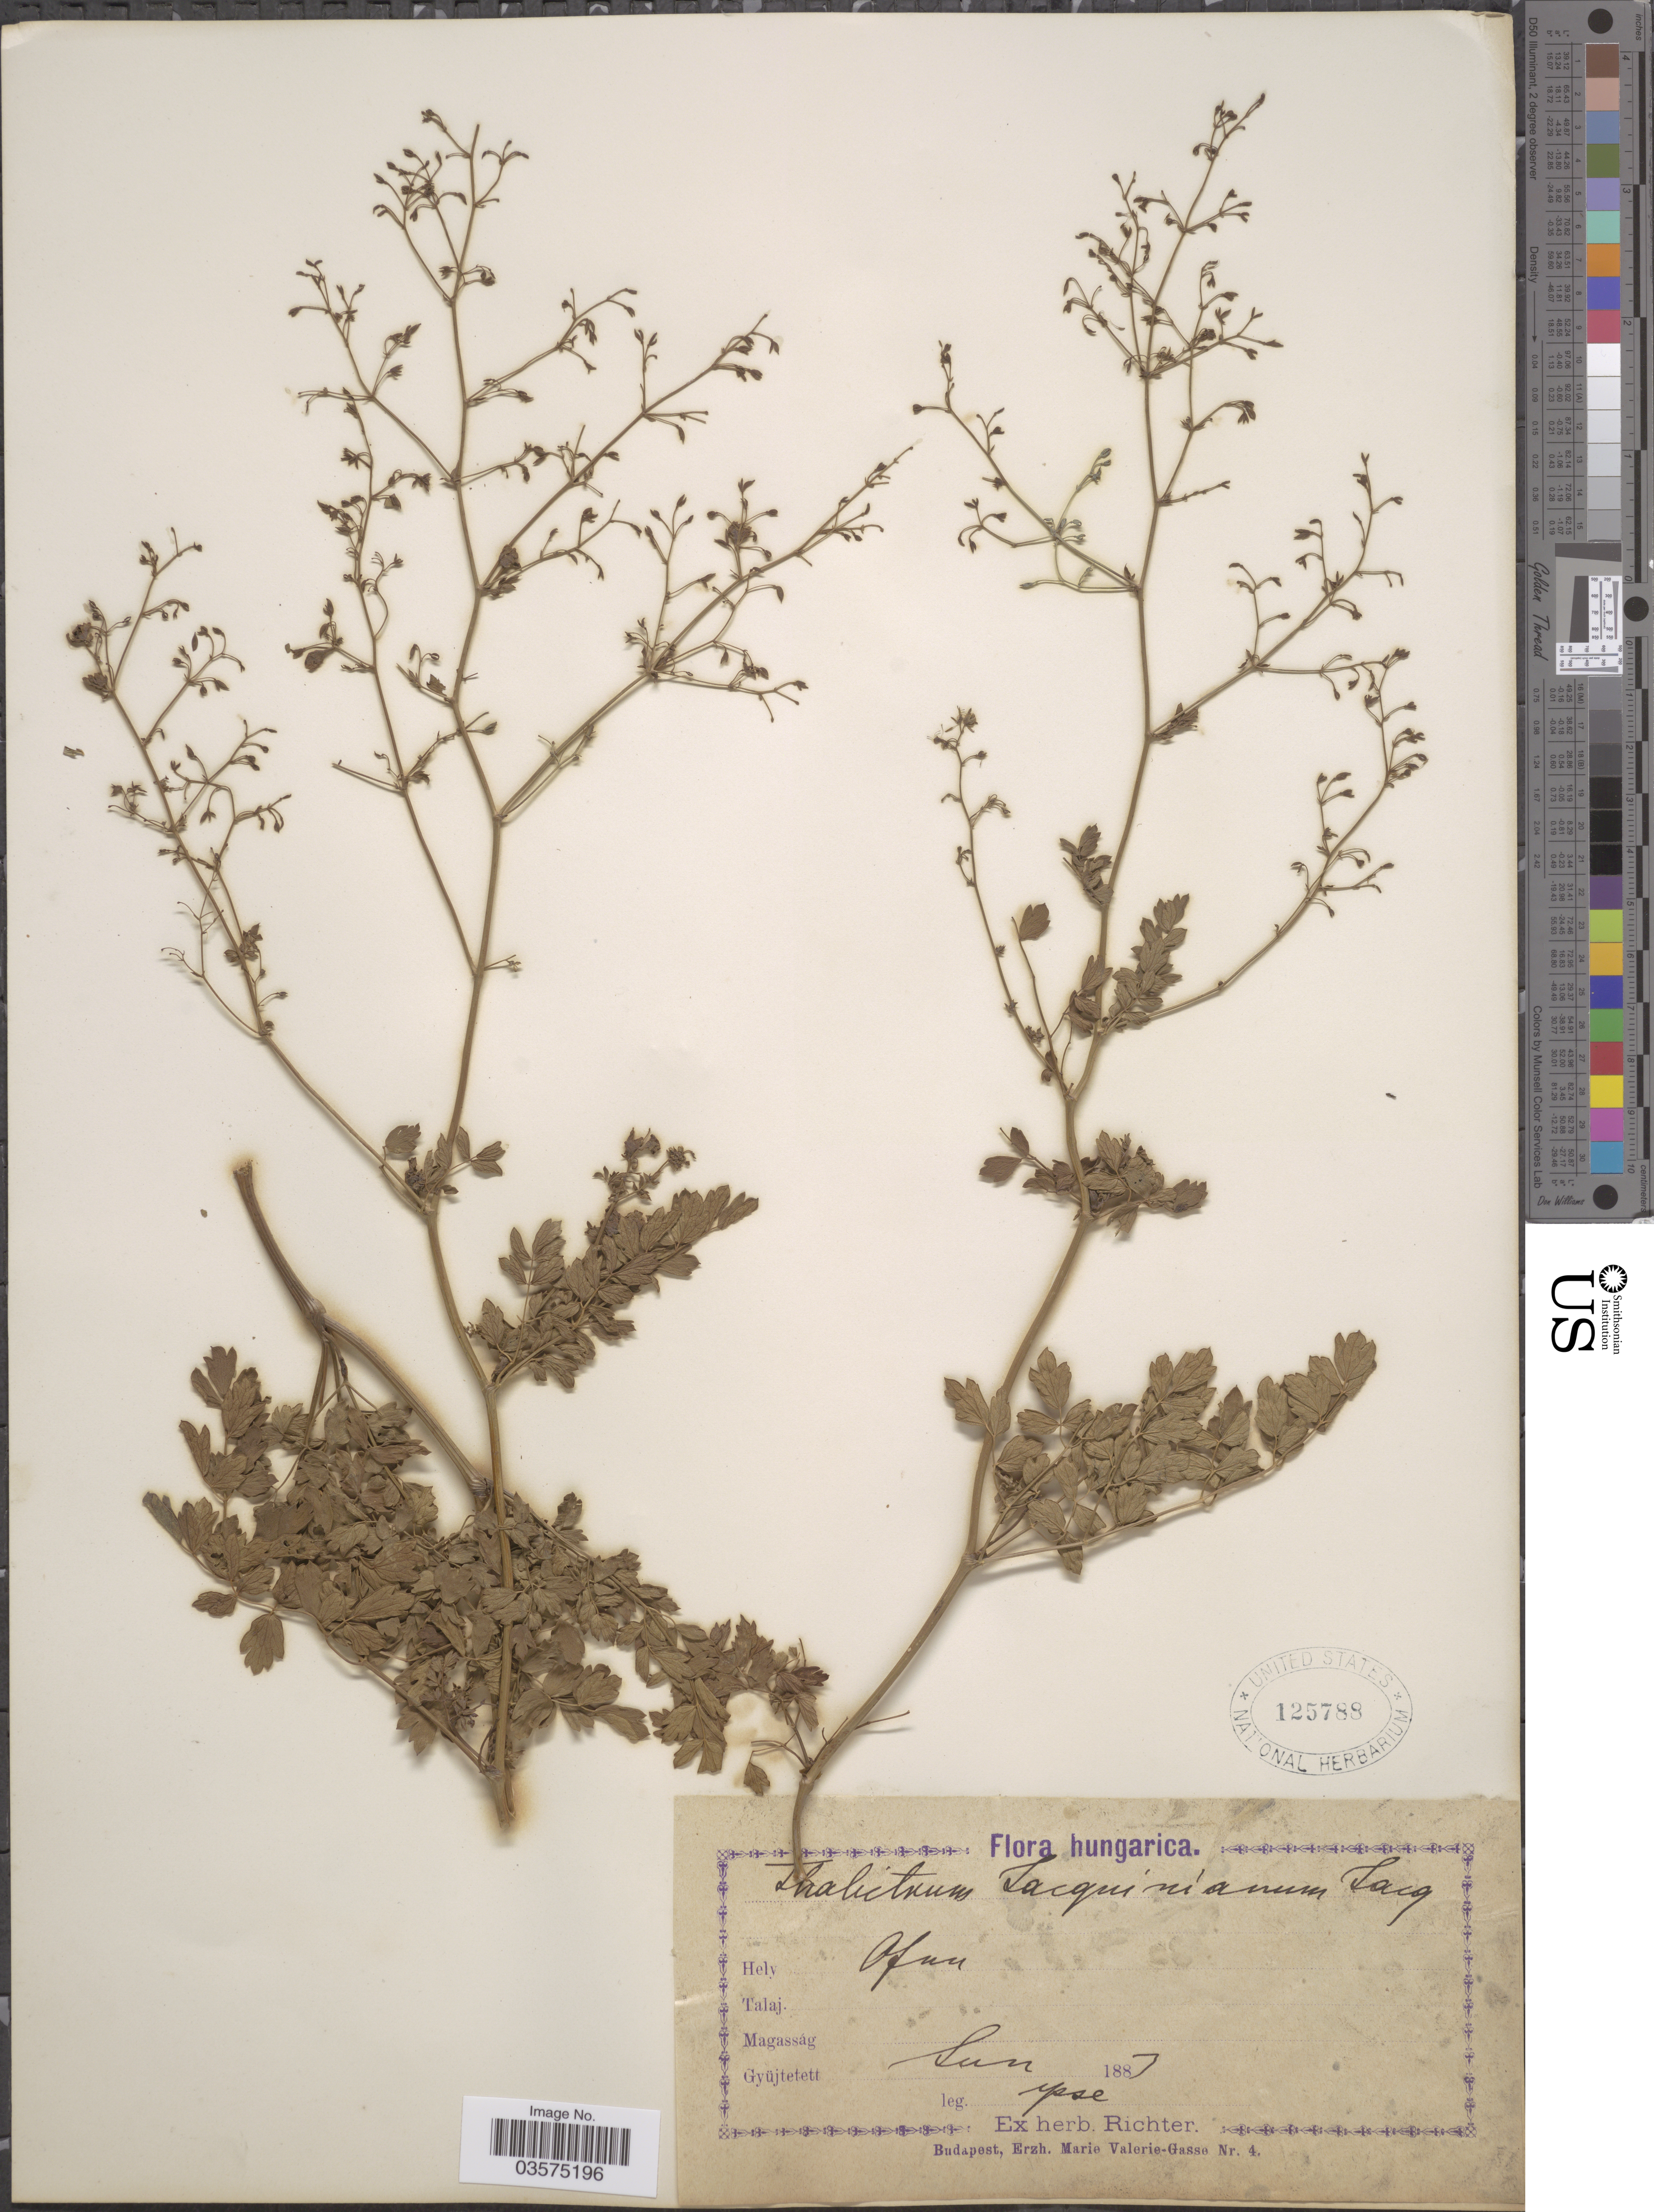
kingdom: Plantae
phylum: Tracheophyta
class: Magnoliopsida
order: Ranunculales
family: Ranunculaceae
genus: Thalictrum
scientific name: Thalictrum jacquinianum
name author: W.D.J. Koch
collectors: -- Richter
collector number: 4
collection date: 1887-06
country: Hungary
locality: Ofan.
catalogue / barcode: US 125788